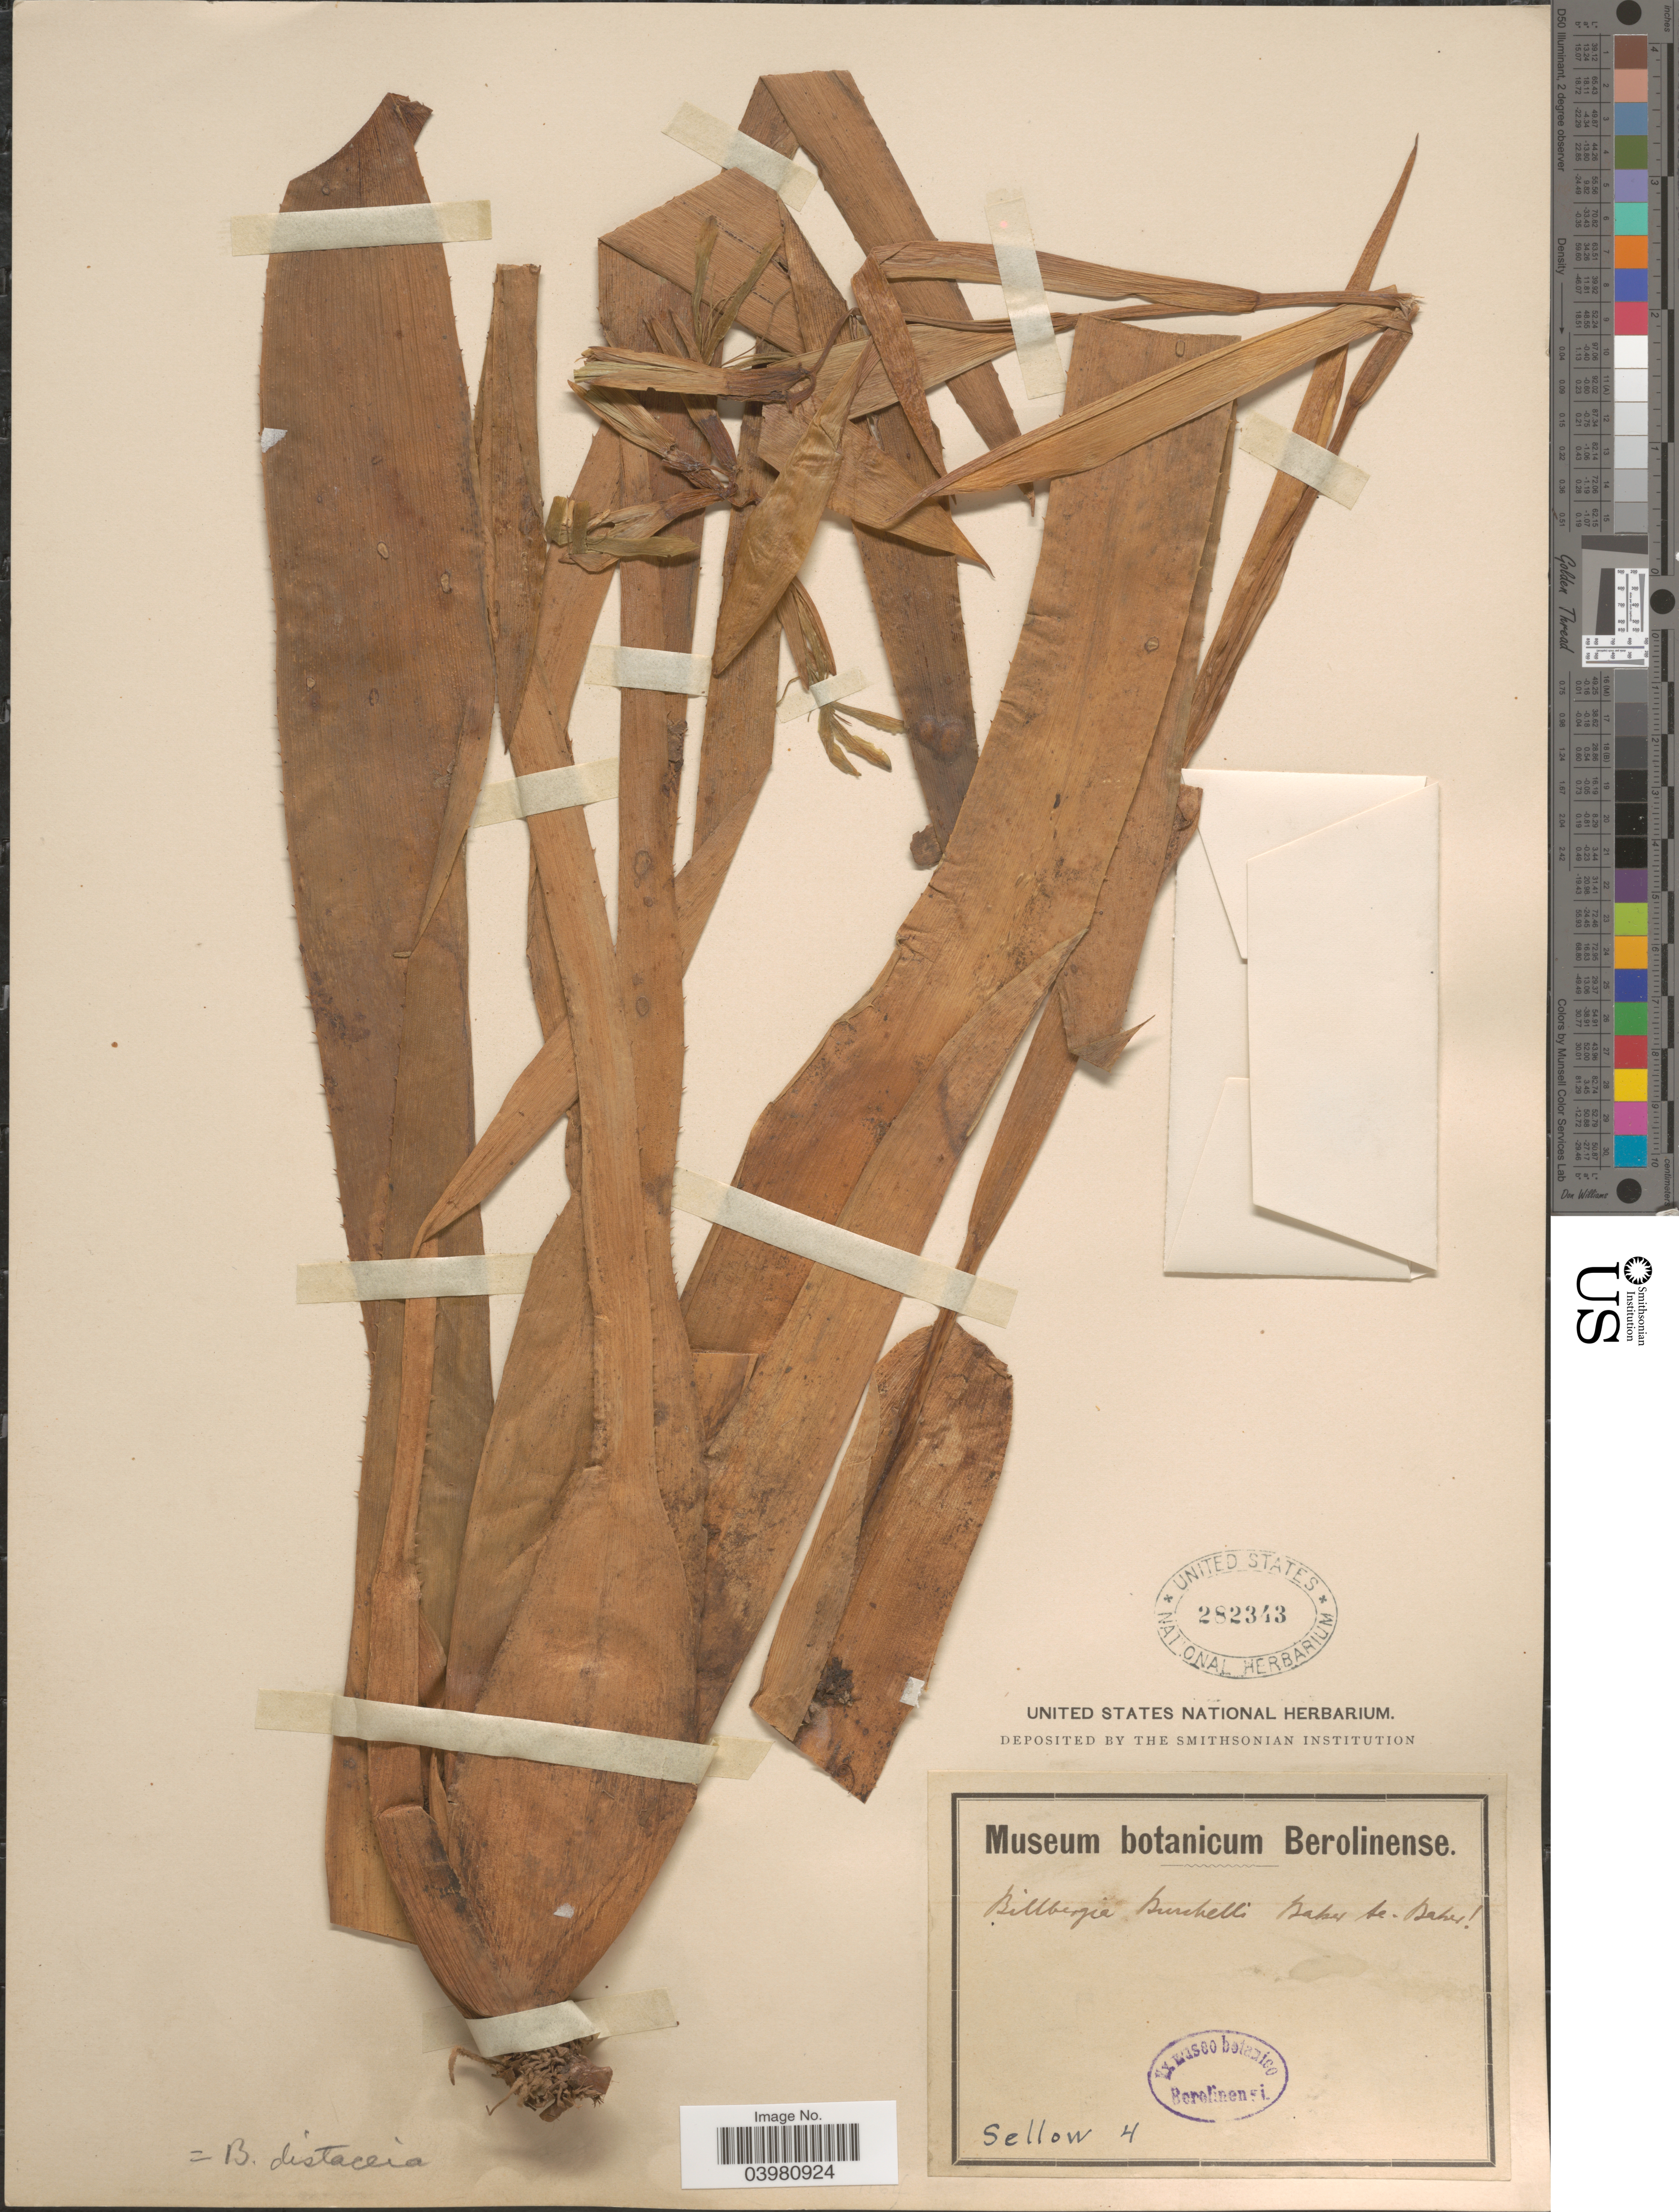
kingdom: Plantae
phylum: Tracheophyta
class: Liliopsida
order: Poales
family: Bromeliaceae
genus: Billbergia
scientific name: Billbergia distachia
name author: (Vell.) Mez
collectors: -. Sellow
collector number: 4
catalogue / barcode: US 282343